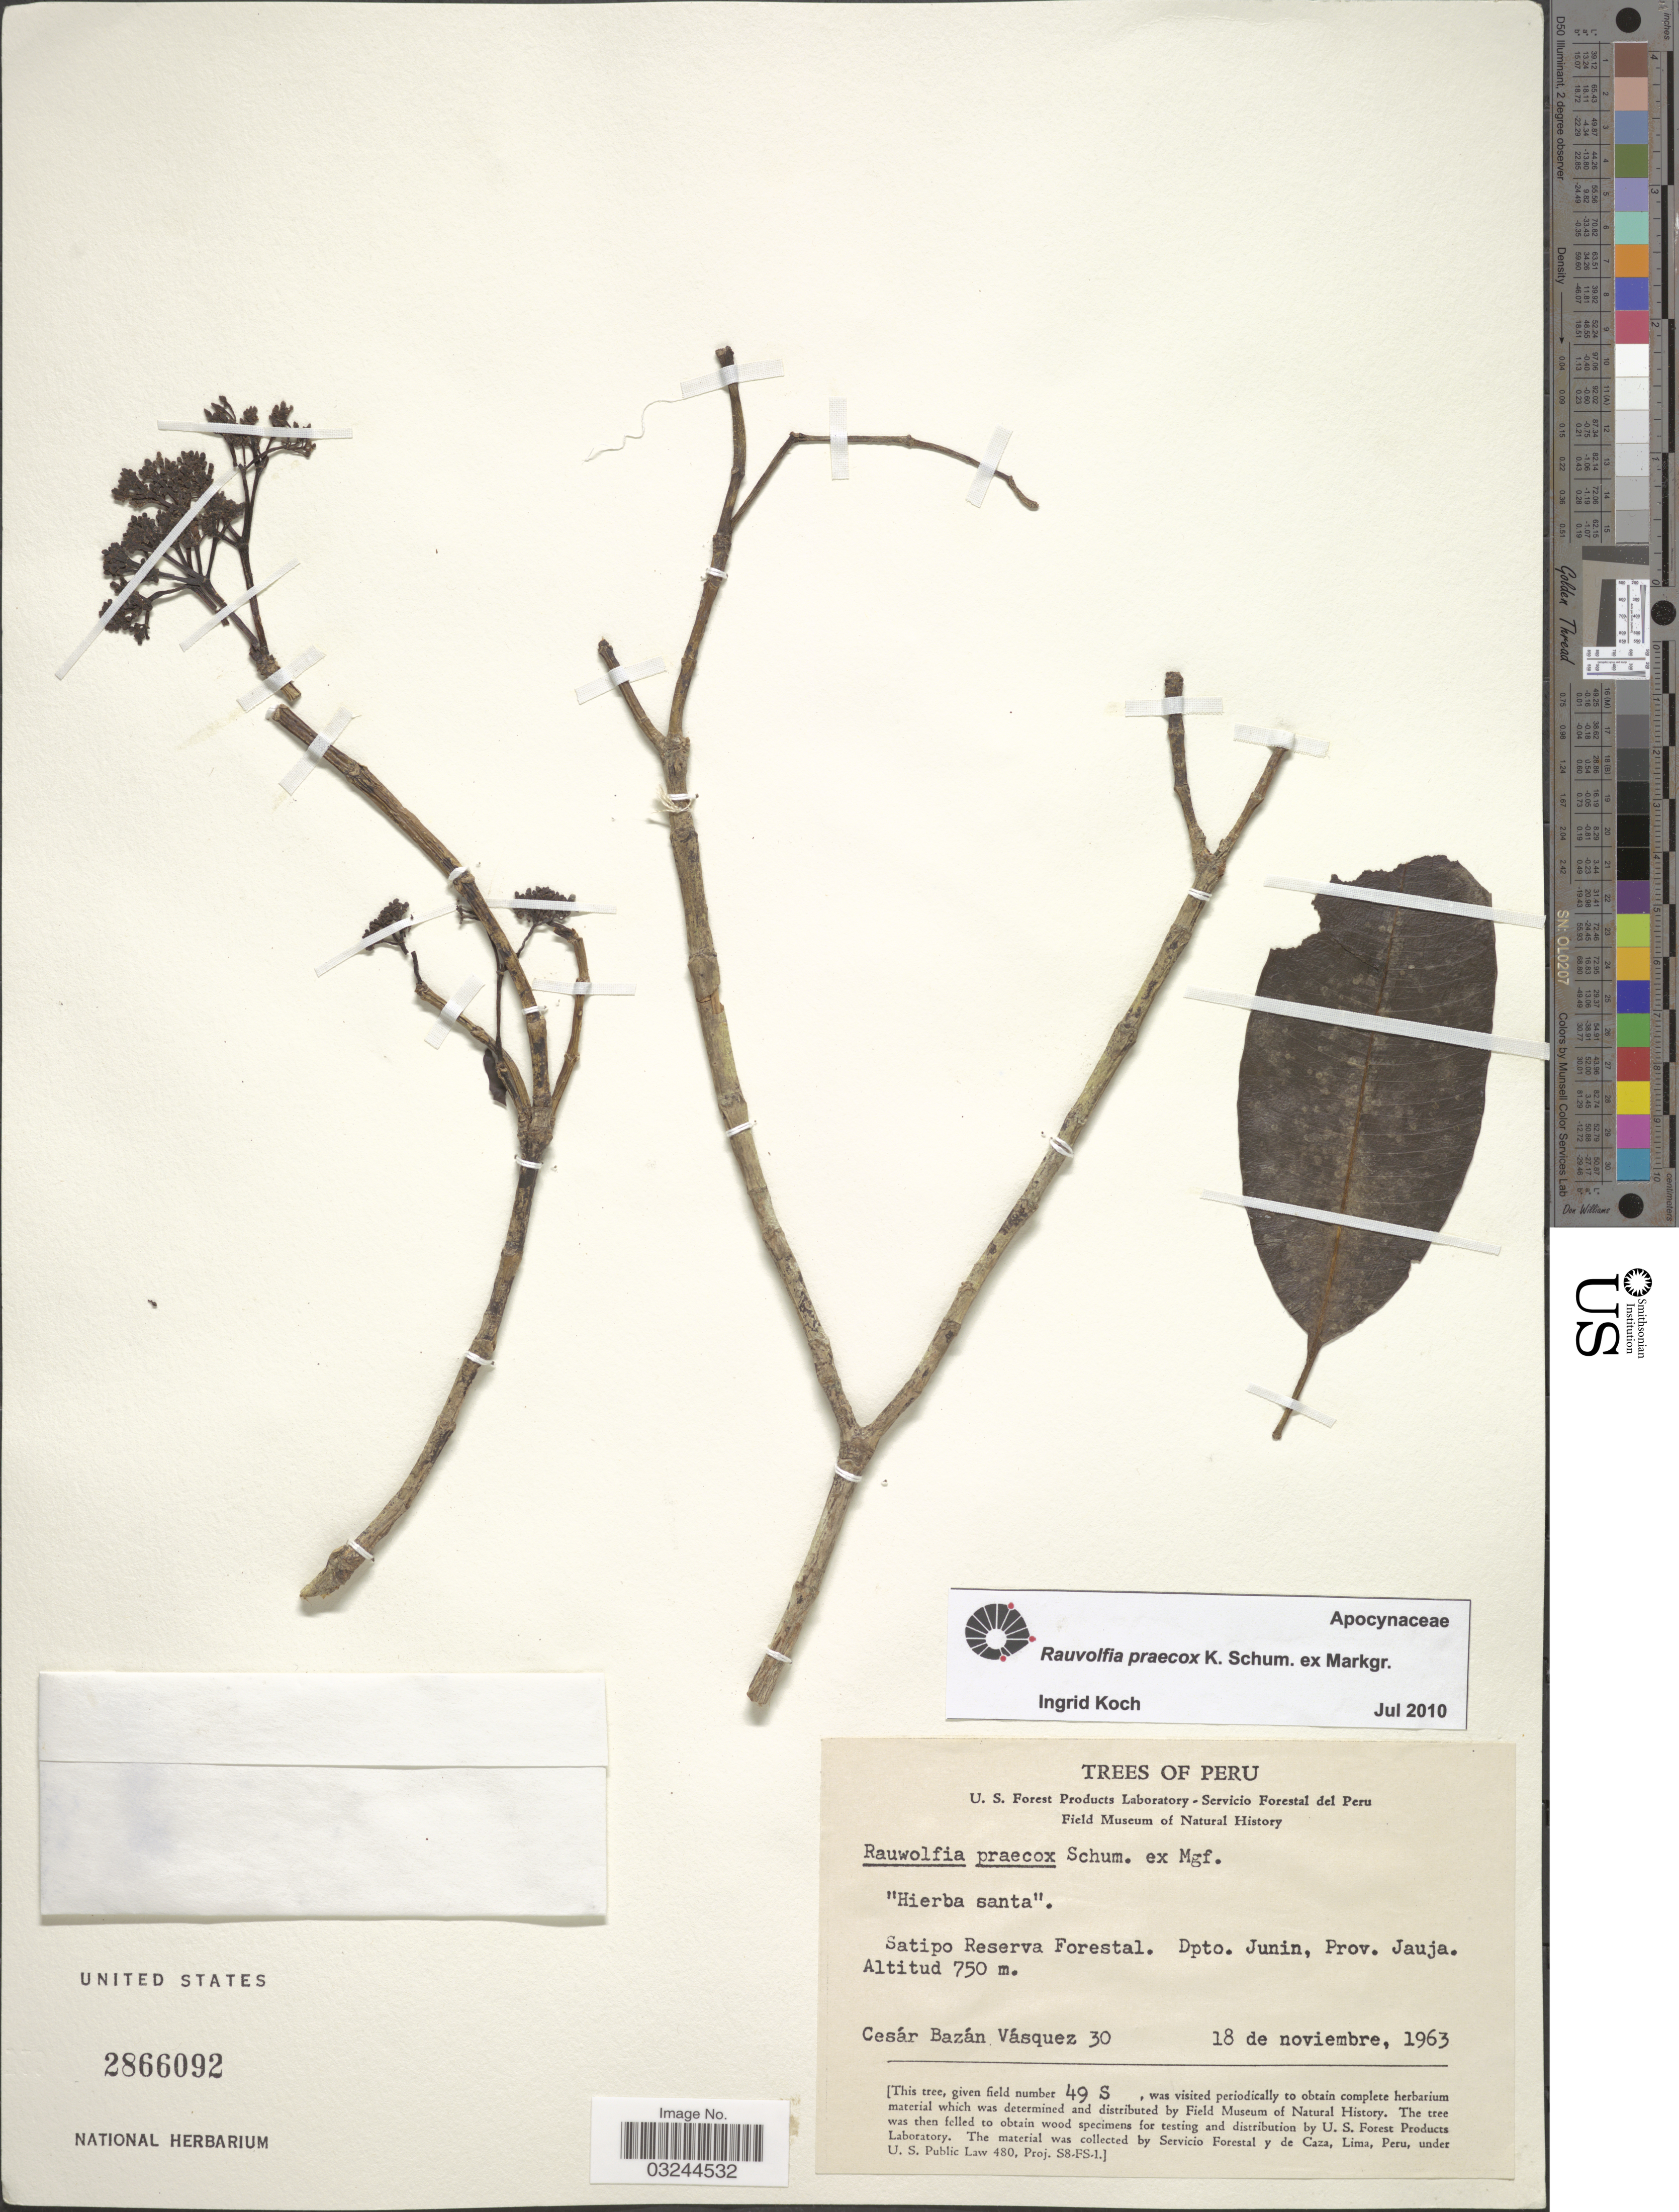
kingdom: Plantae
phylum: Tracheophyta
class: Magnoliopsida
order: Gentianales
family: Apocynaceae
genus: Rauvolfia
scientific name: Rauvolfia praecox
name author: K. Schum. ex Markgr.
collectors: C. Bazan-Vasquez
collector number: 30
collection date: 1963-11-18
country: Peru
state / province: Junín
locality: Satipo Reserva Forestal. Dpto. Junin, Prov. Jauja.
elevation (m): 750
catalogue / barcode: US 2866092